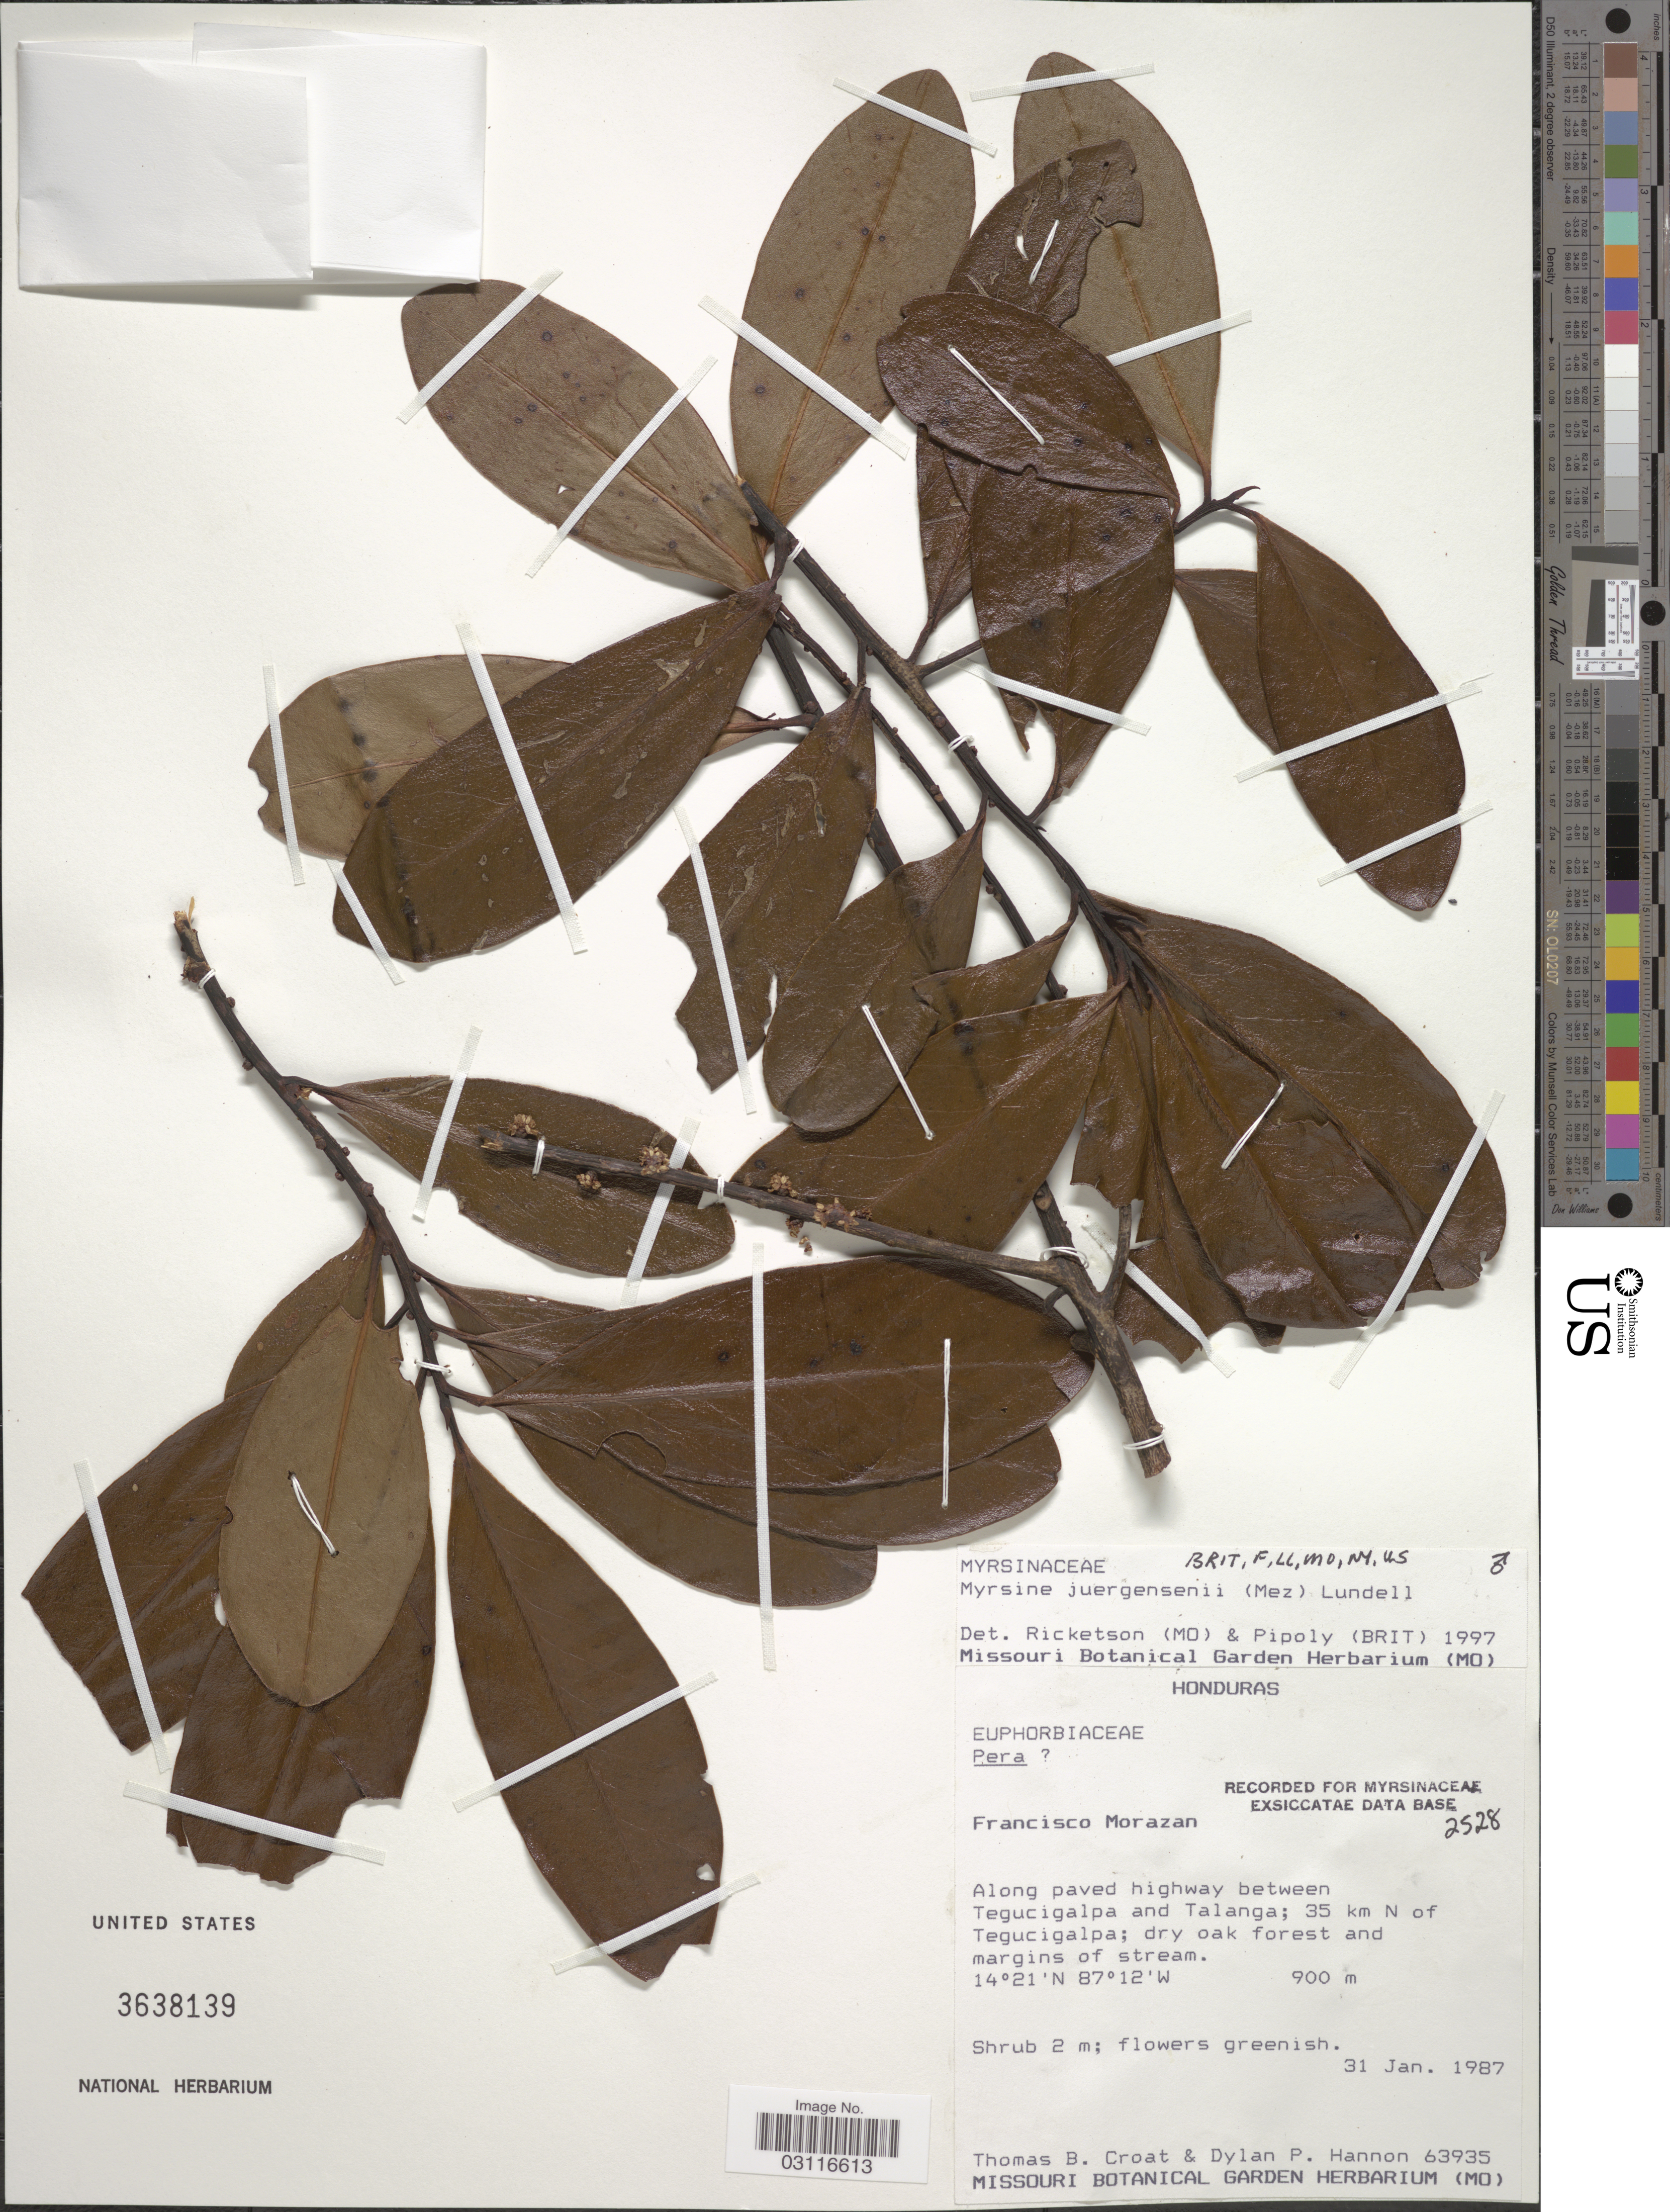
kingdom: Plantae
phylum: Tracheophyta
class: Magnoliopsida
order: Ericales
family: Primulaceae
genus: Myrsine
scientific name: Myrsine juergensenii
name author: (Mez) Lundell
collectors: T. B. Croat & D. Hannon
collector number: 63935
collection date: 1987-01-31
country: Honduras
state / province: Fco. Morazán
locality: Along paved highway between Tegucicalpa and Talanga; 35 km N of Tegucicalpa.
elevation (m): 900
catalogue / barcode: US 3638139